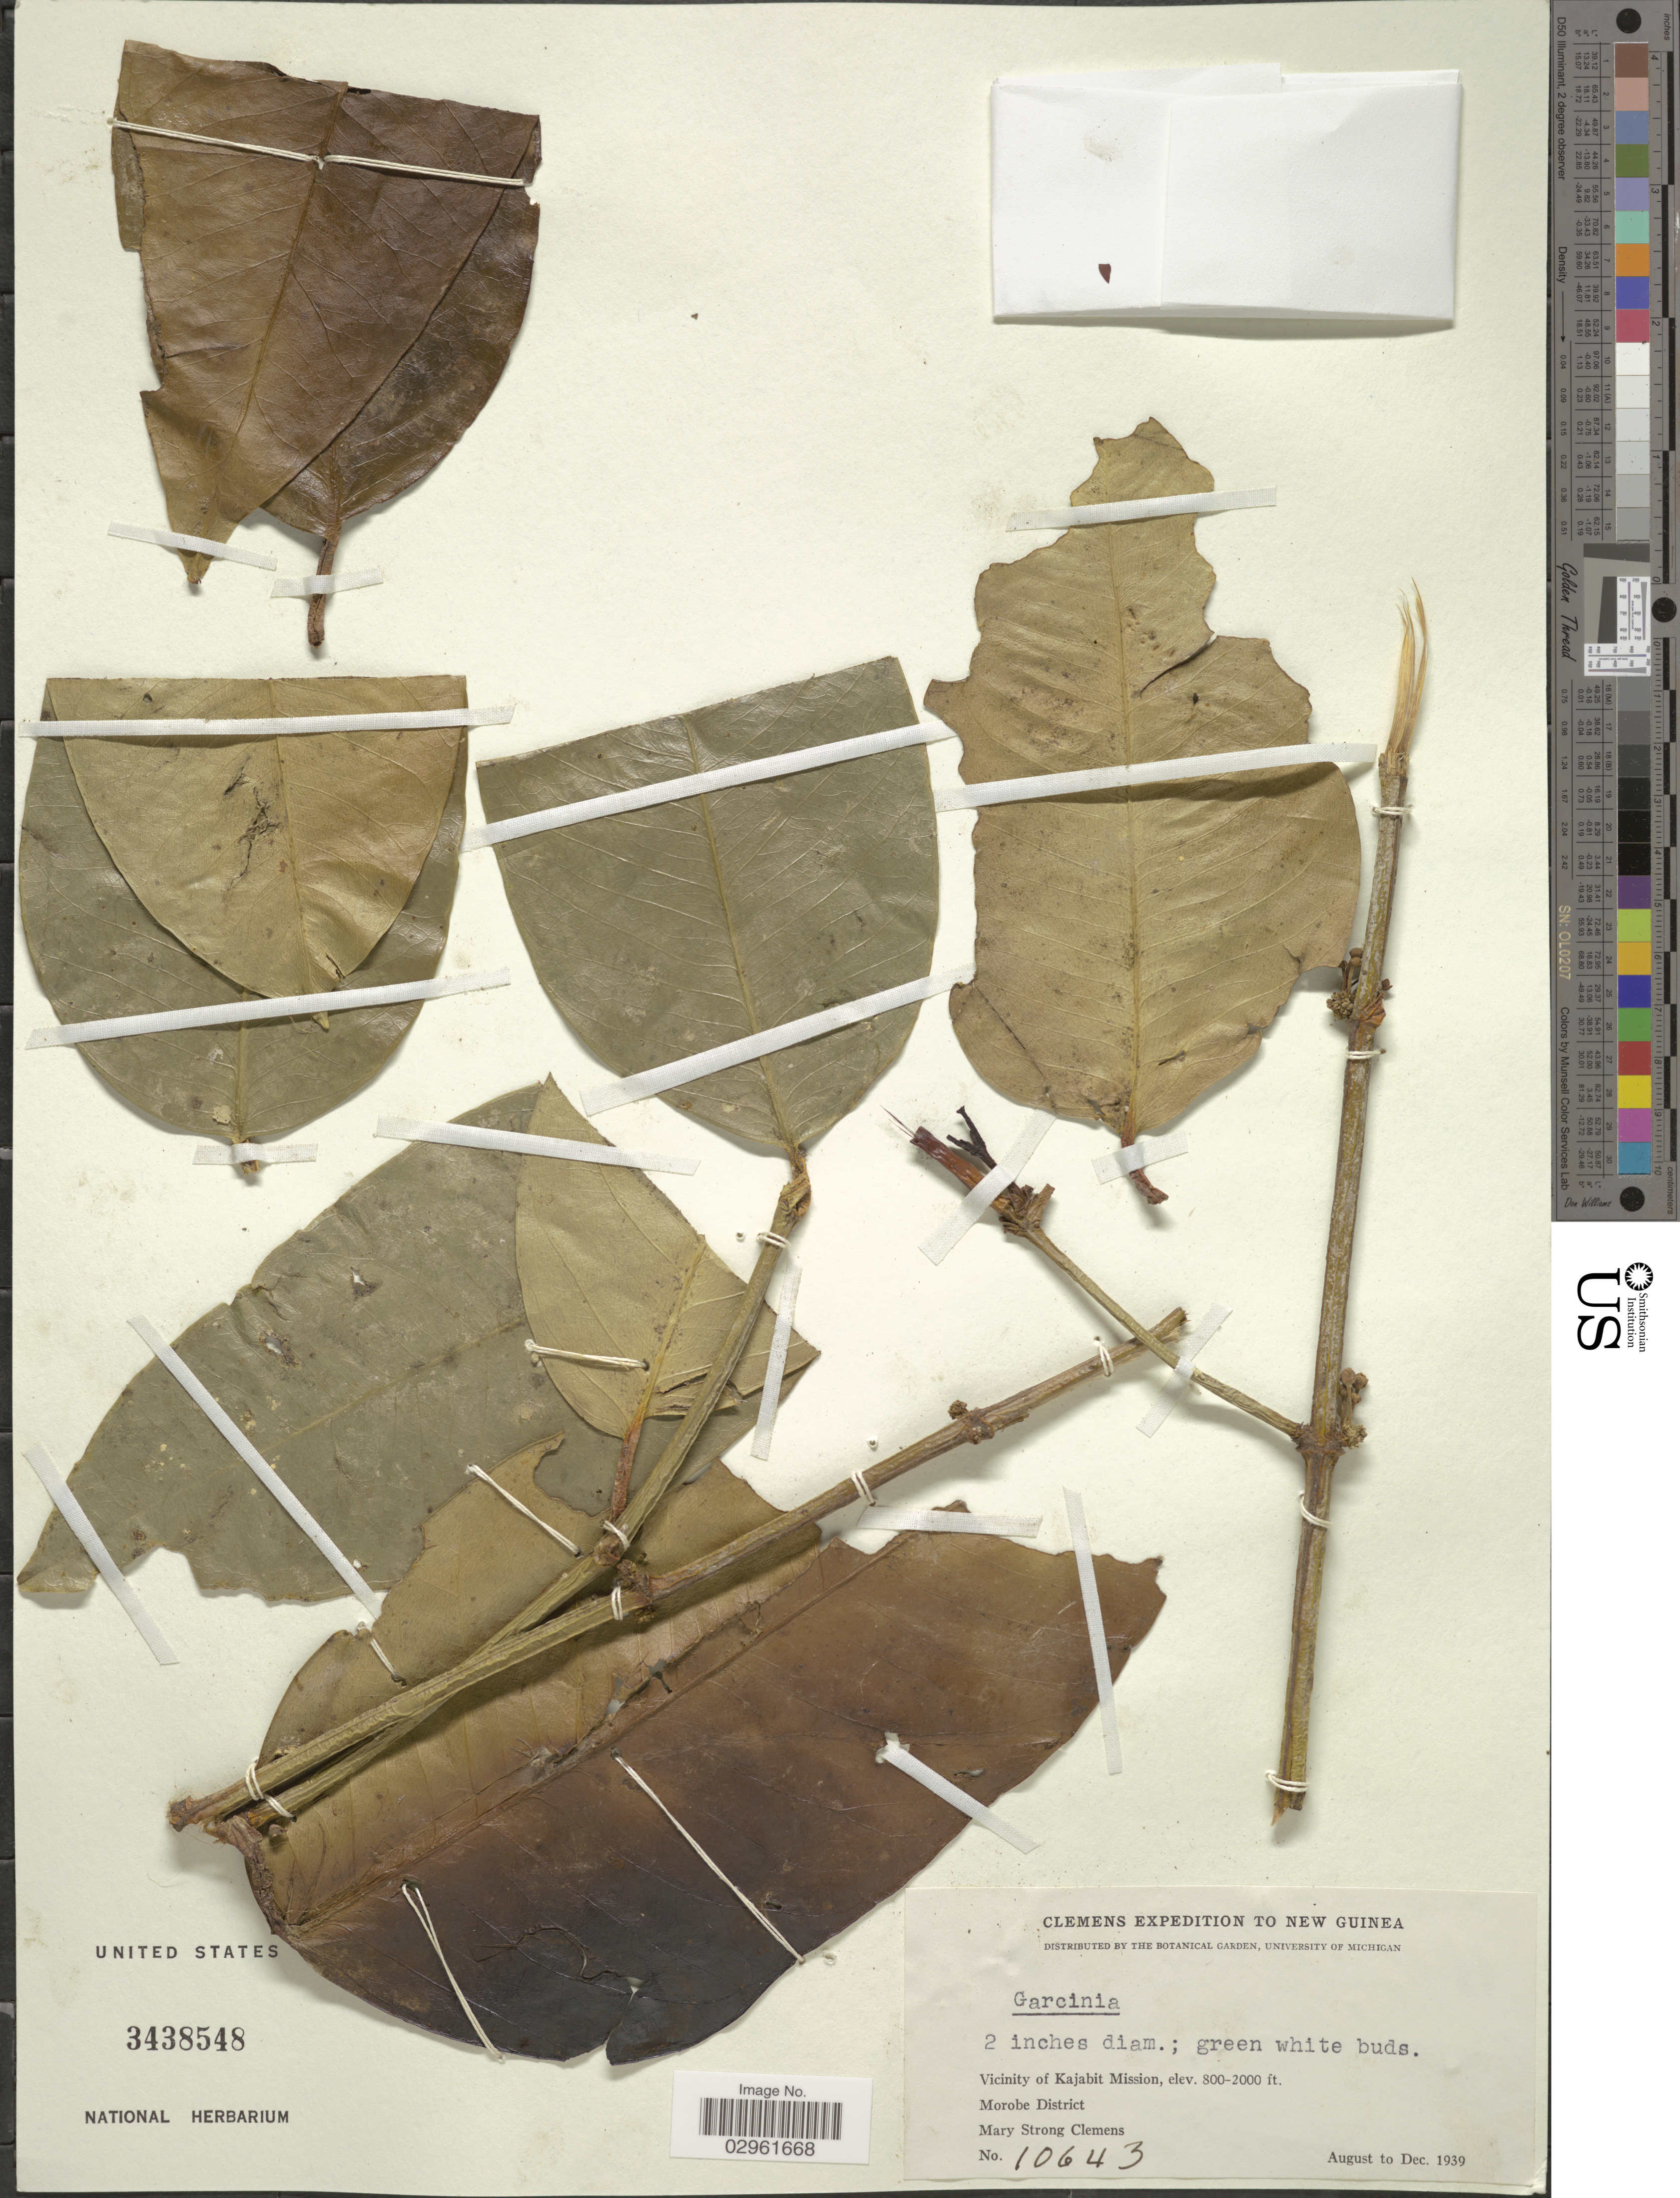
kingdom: Plantae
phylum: Tracheophyta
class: Magnoliopsida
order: Malpighiales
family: Clusiaceae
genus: Garcinia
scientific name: Garcinia sp.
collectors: M. S. Clemens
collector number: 10643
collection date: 1939-08/1939-12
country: Papua New Guinea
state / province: Morobe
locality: New Guinea. Vicinity of Kajabit Mission. Morobe District.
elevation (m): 244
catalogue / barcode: US 3438548